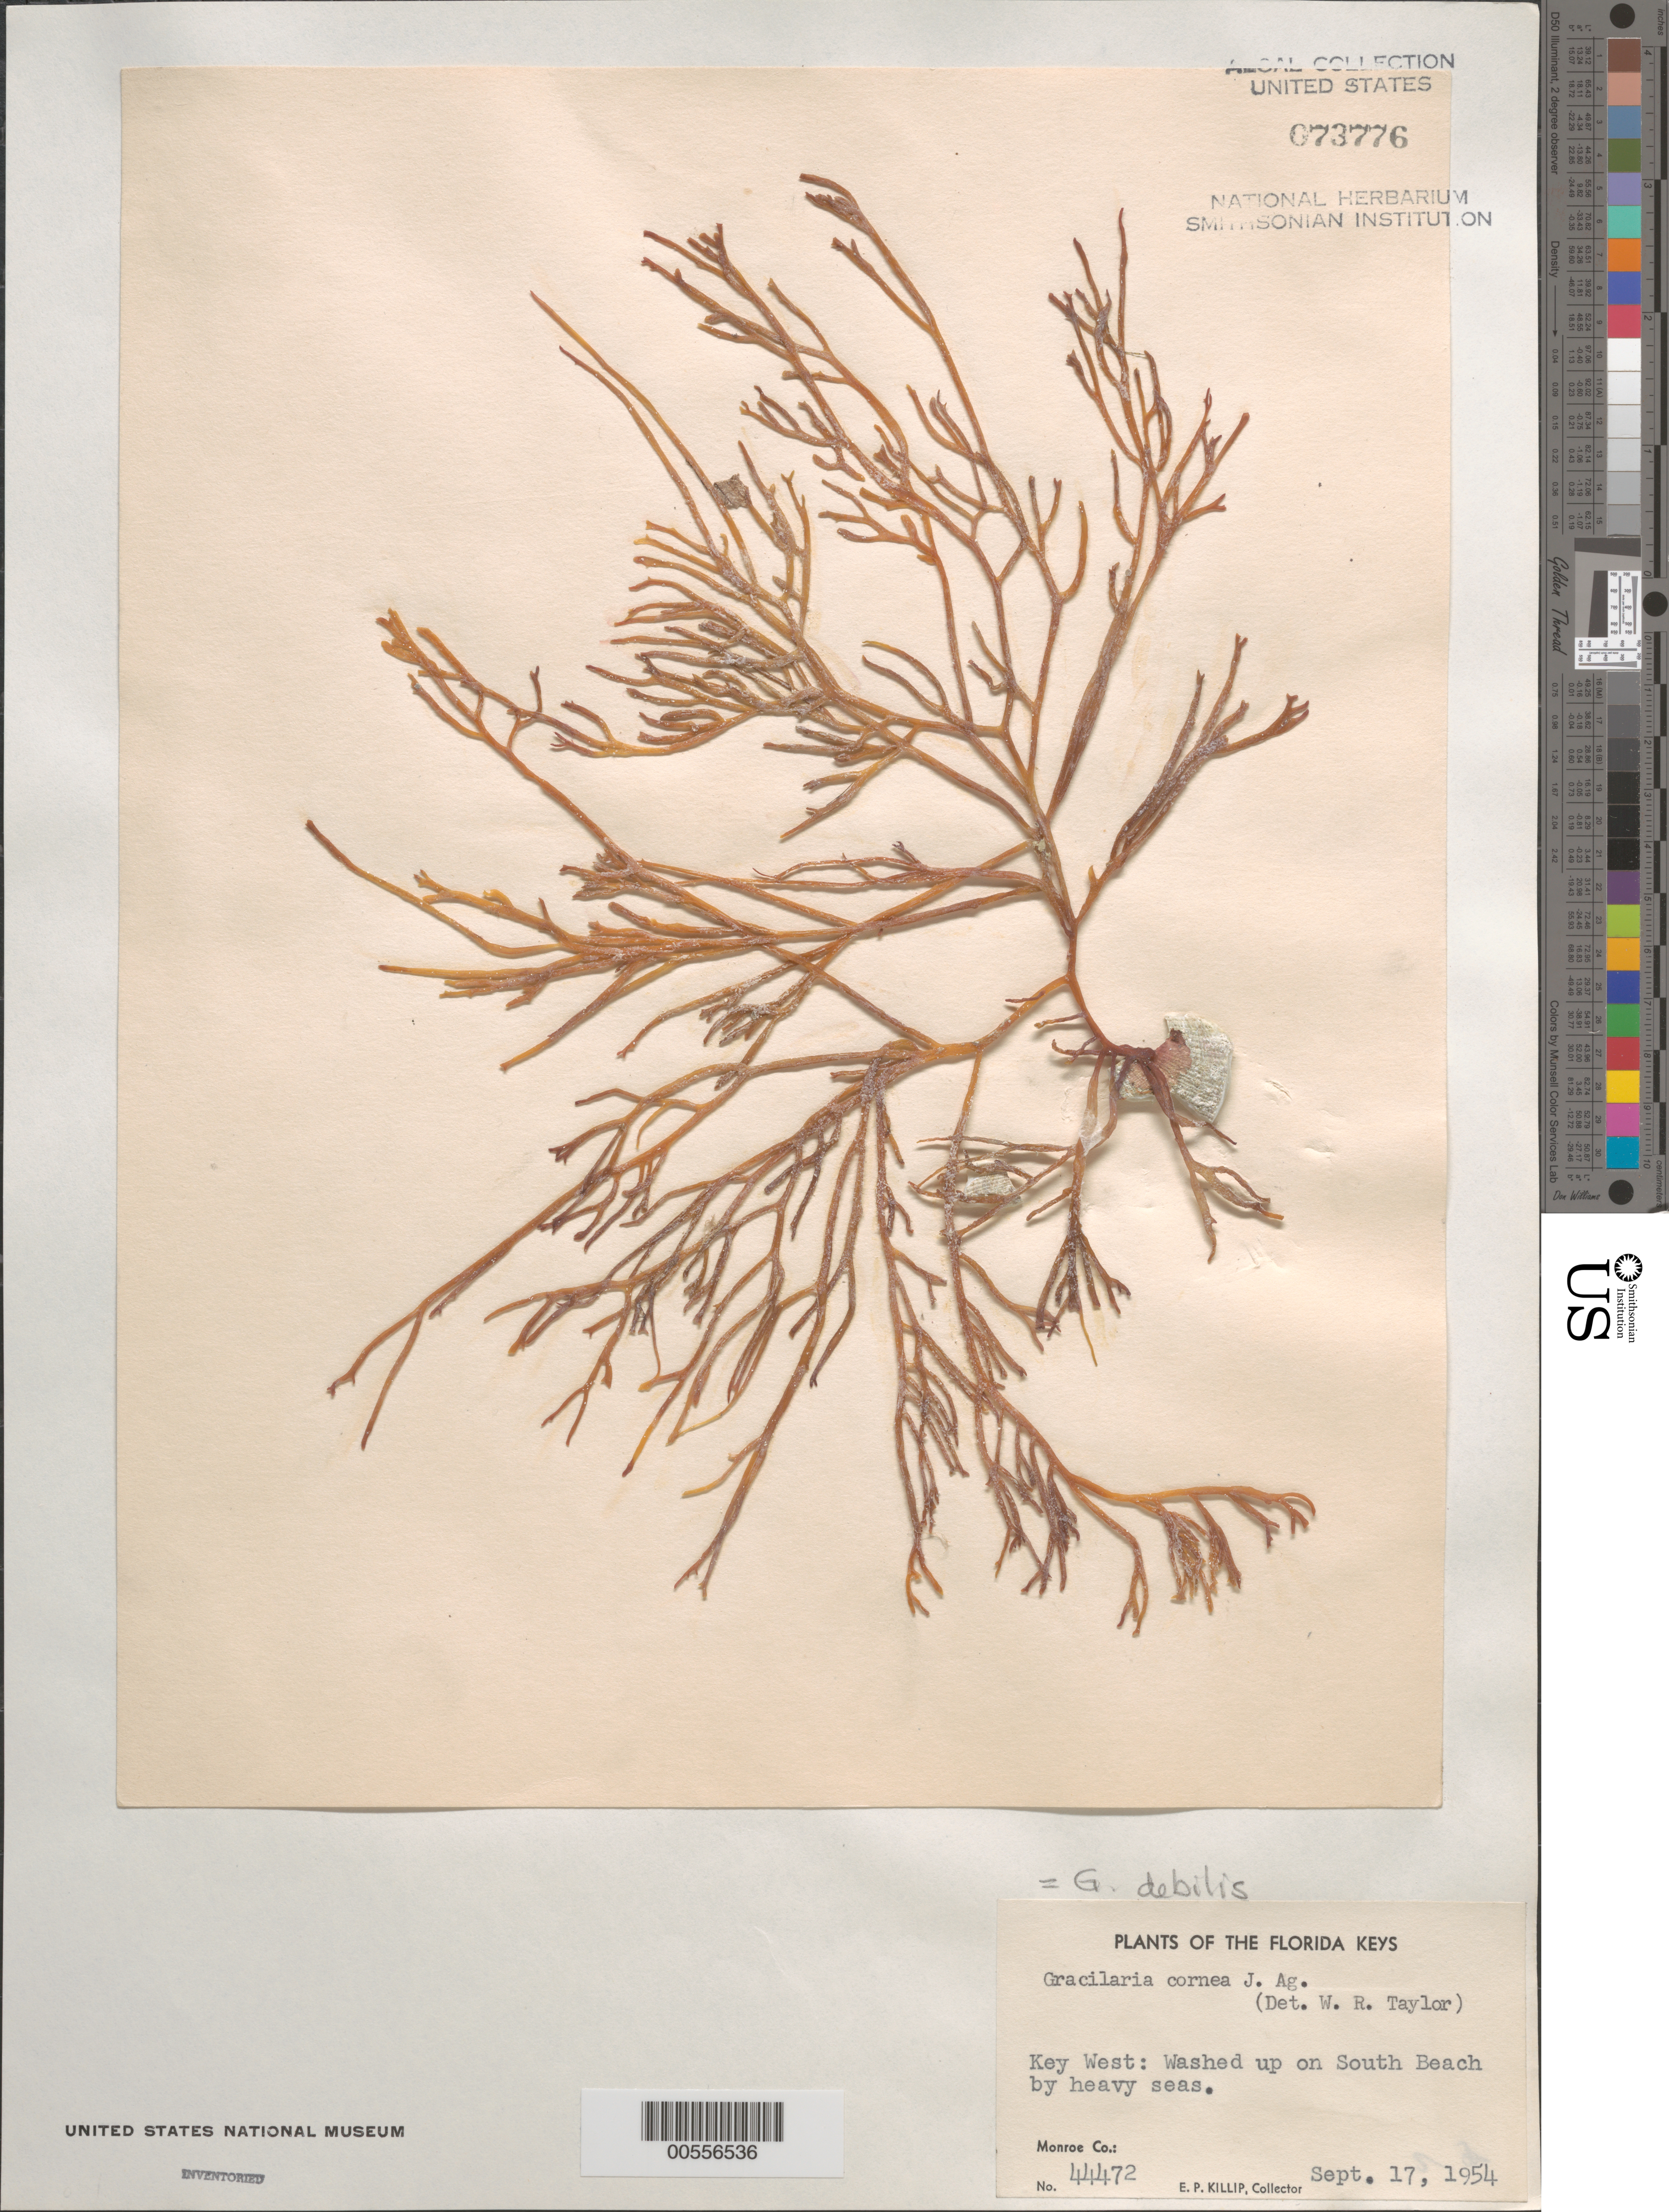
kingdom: Plantae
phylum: Rhodophyta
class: Florideophyceae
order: Gracilariales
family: Gracilariaceae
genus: Gracilaria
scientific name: Gracilaria debilis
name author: (Forssk.) Børgesen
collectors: E. P. Killip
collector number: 44472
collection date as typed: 17 Sep 1954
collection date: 1954-09-17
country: United States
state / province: Florida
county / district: Monroe County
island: Key West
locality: South Beach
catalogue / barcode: US 73776